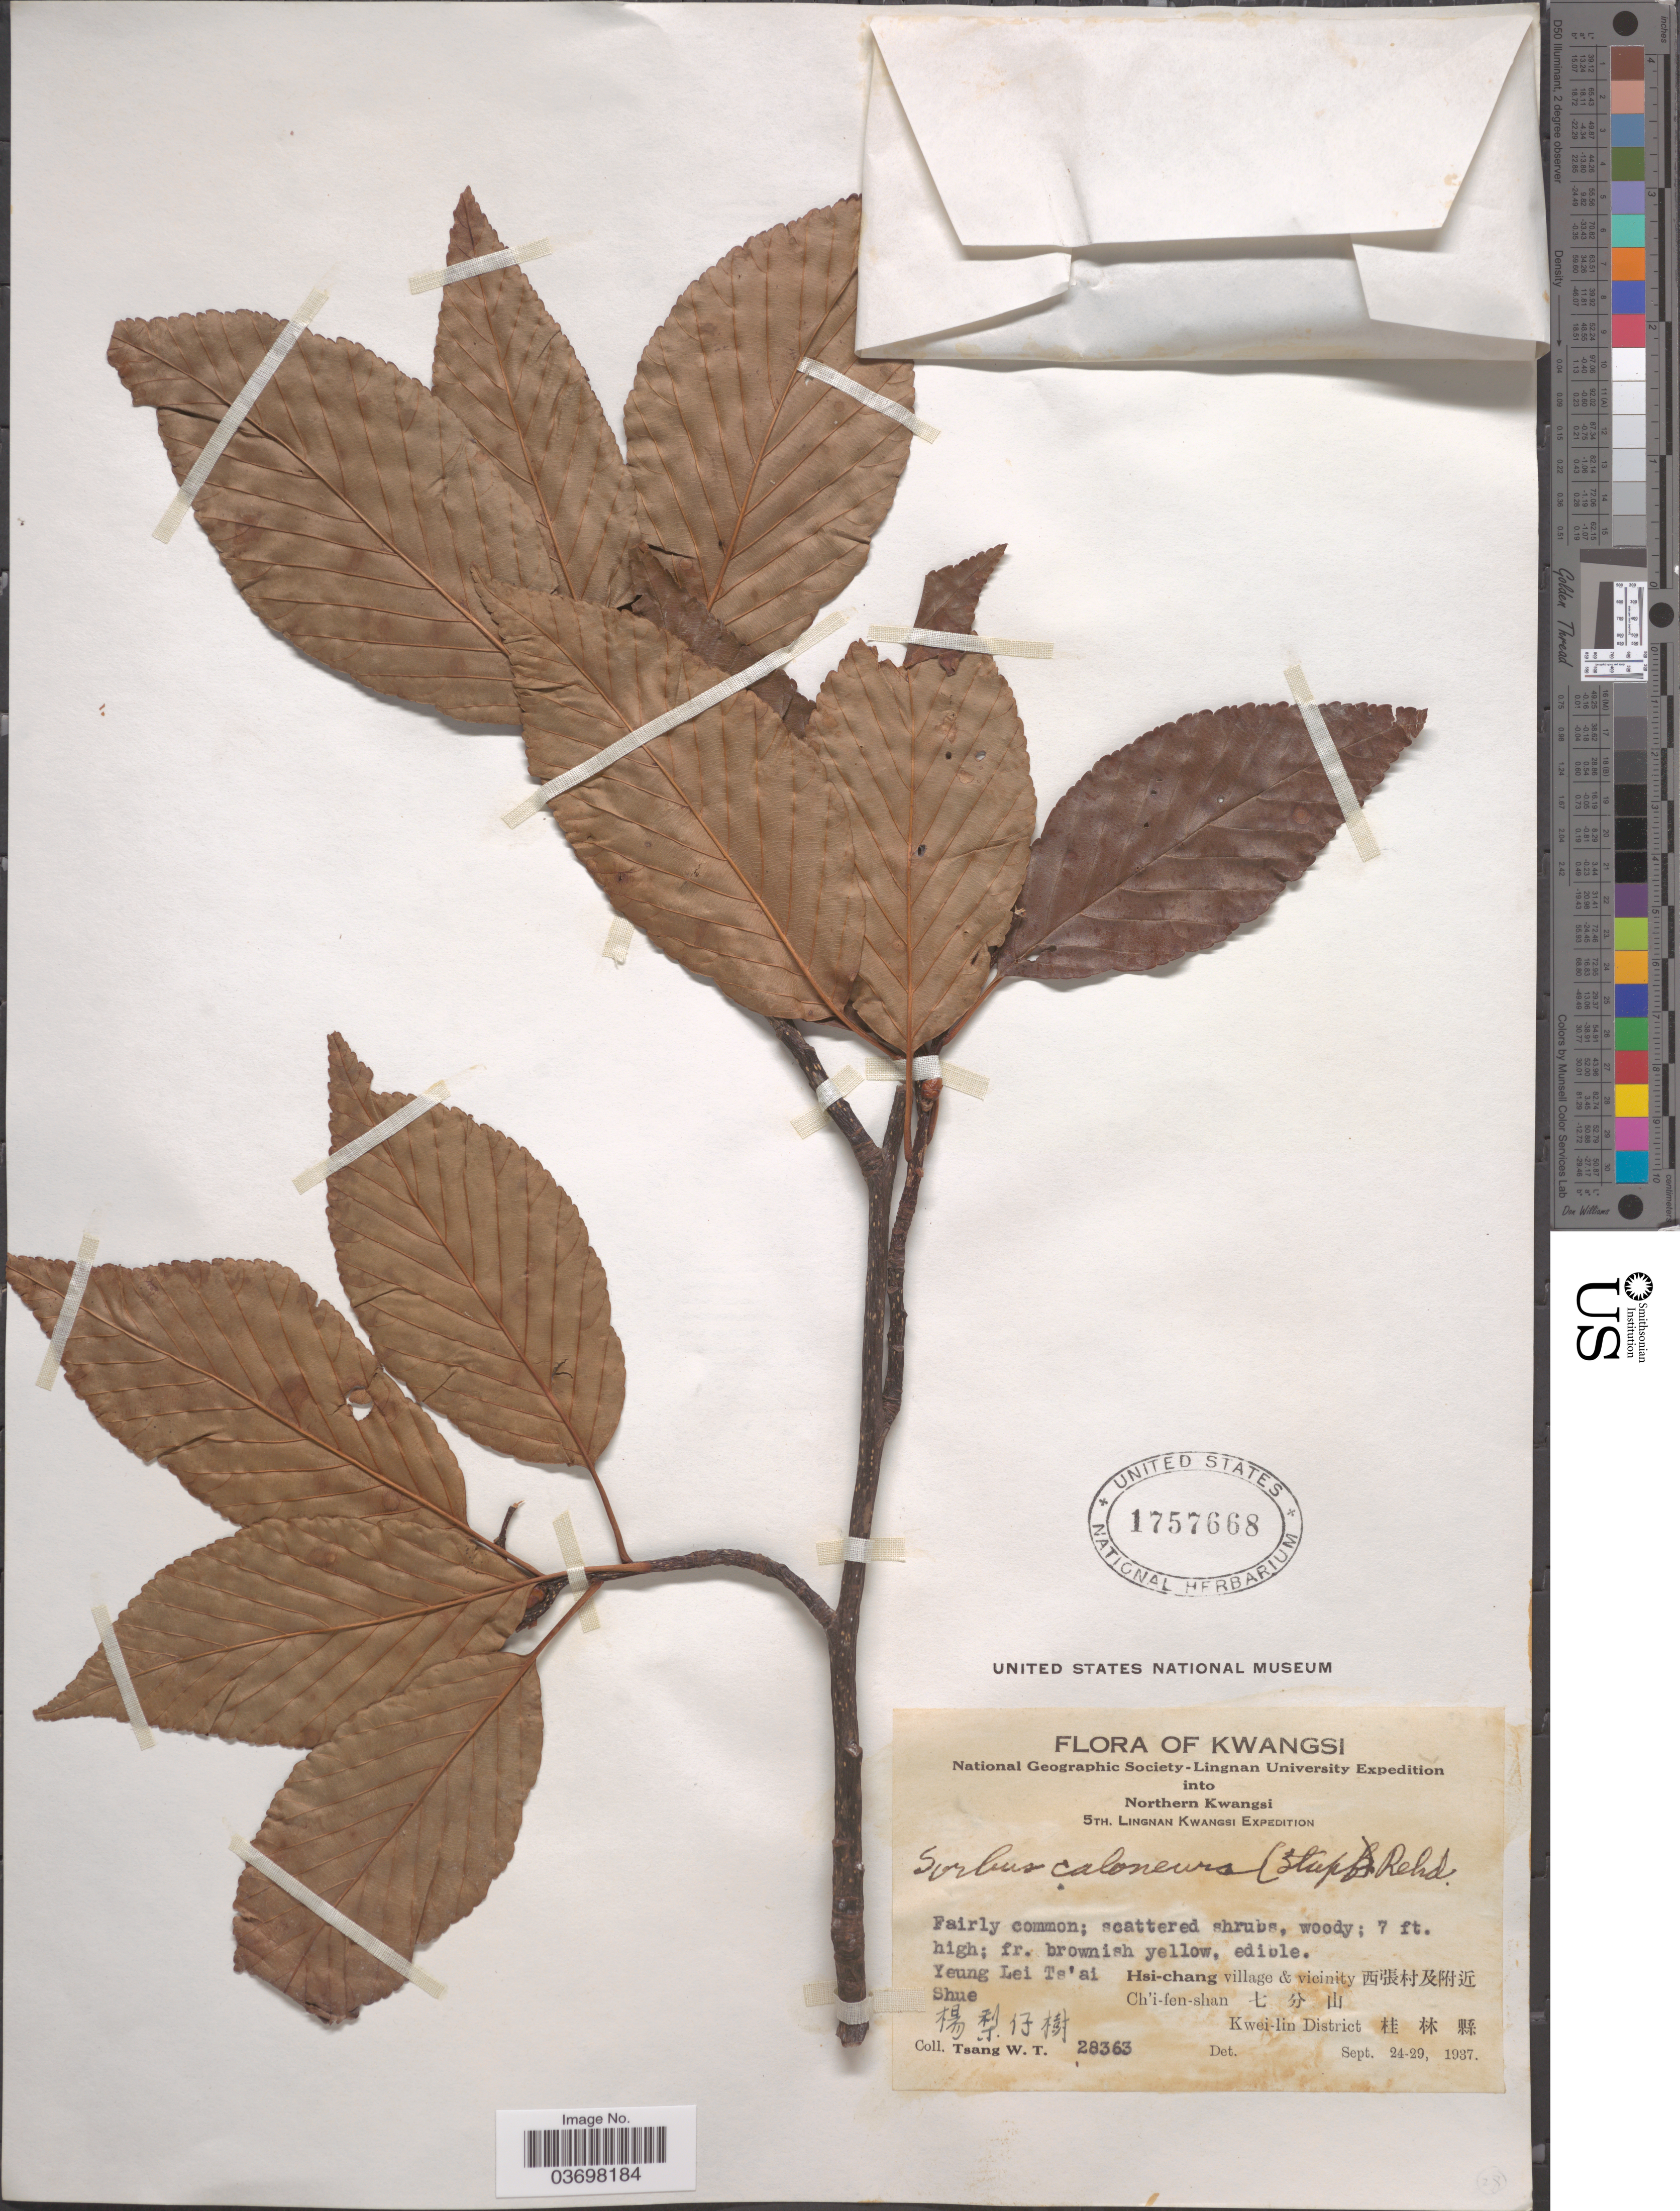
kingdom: Plantae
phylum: Tracheophyta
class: Magnoliopsida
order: Rosales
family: Rosaceae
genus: Sorbus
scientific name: Sorbus caloneura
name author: (Stapf) Rehder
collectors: W. T. Tsang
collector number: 28363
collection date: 1937-09-24/1937-09-29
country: China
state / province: Guangxi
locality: Kwangsi. Northern Kwangsi. Yeung Lei Ts'ai Shue. Hsi-Chang village & vicinity X. Ch'i-fen-shan X. Kwei-lin District X.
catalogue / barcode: US 1757668